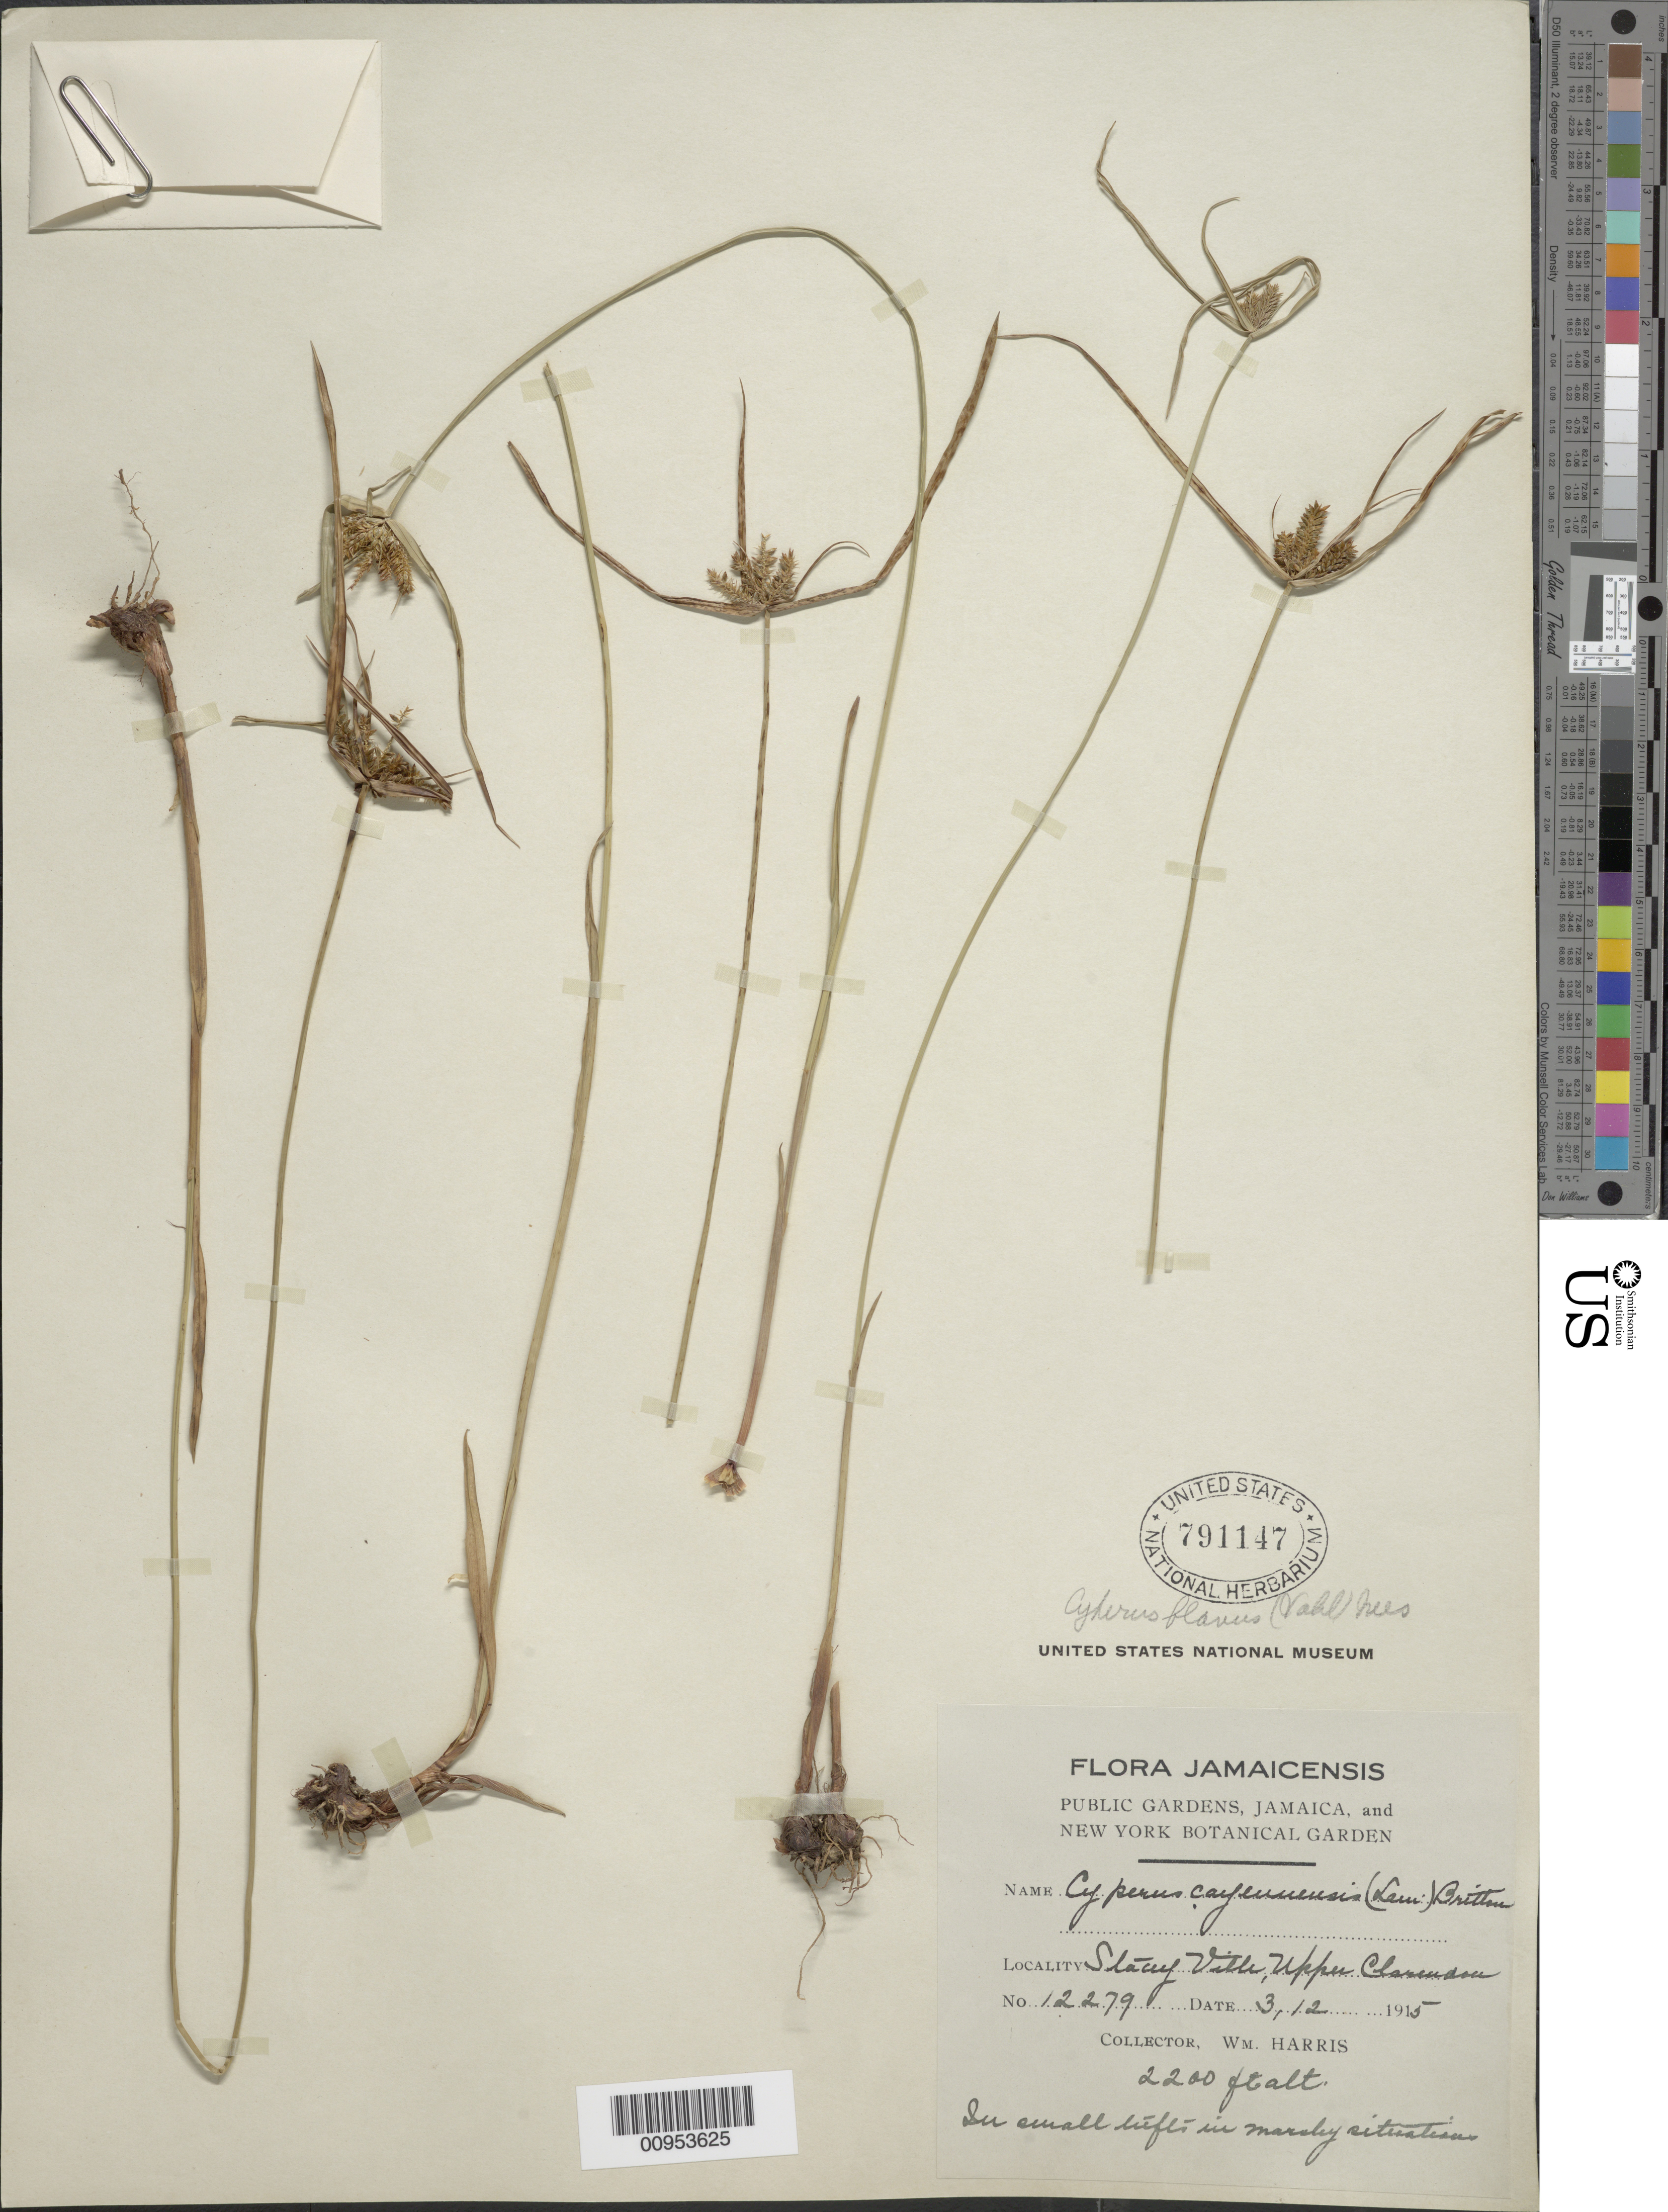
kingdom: Plantae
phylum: Tracheophyta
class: Liliopsida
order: Poales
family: Cyperaceae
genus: Cyperus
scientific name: Cyperus aggregatus var. aggregatus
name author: (Willd.) Endl.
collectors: W. H. Harris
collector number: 12279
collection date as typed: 03 Dec 1915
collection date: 1915-12-03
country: Jamaica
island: Jamaica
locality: "Stacey Valle", Upper Clarendon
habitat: In marshy situations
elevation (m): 671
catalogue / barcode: US 791147